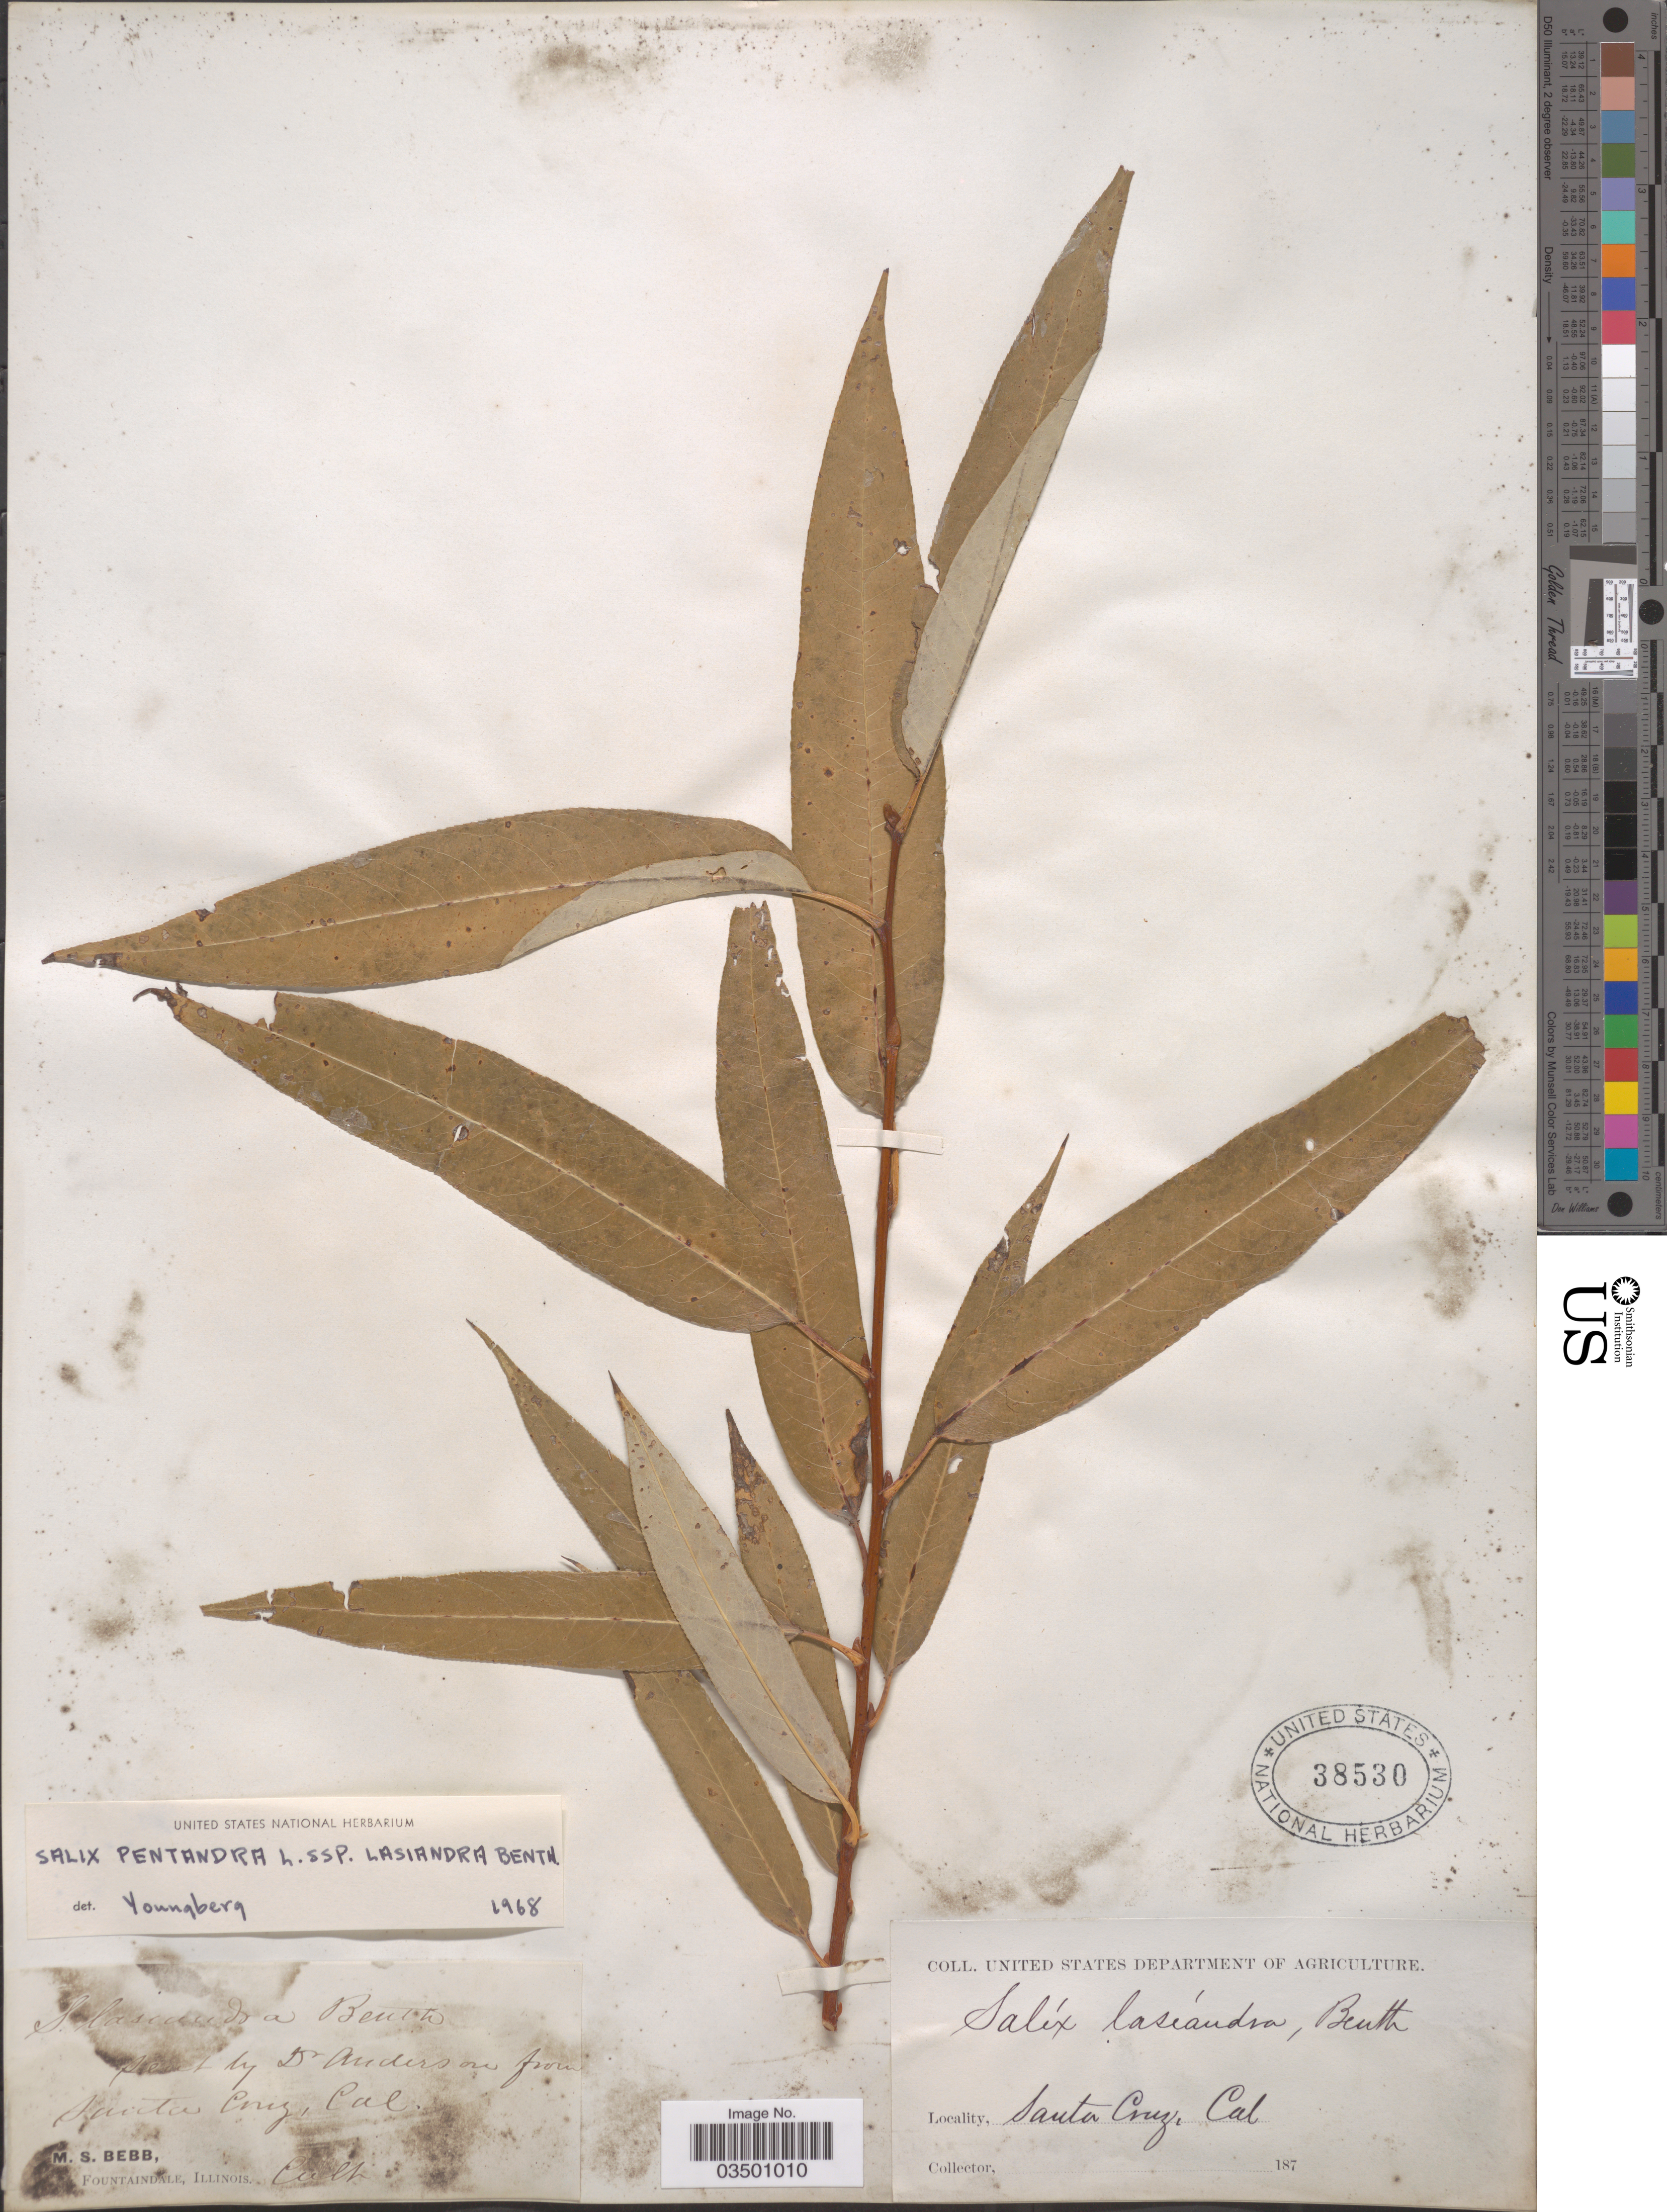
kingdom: Plantae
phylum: Tracheophyta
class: Magnoliopsida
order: Malpighiales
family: Salicaceae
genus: Salix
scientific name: Salix lasiandra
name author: Benth.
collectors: M. Bebb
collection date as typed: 187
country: United States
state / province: Illinois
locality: Fountaindale, Illinois [unsure placement]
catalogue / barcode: US 38530